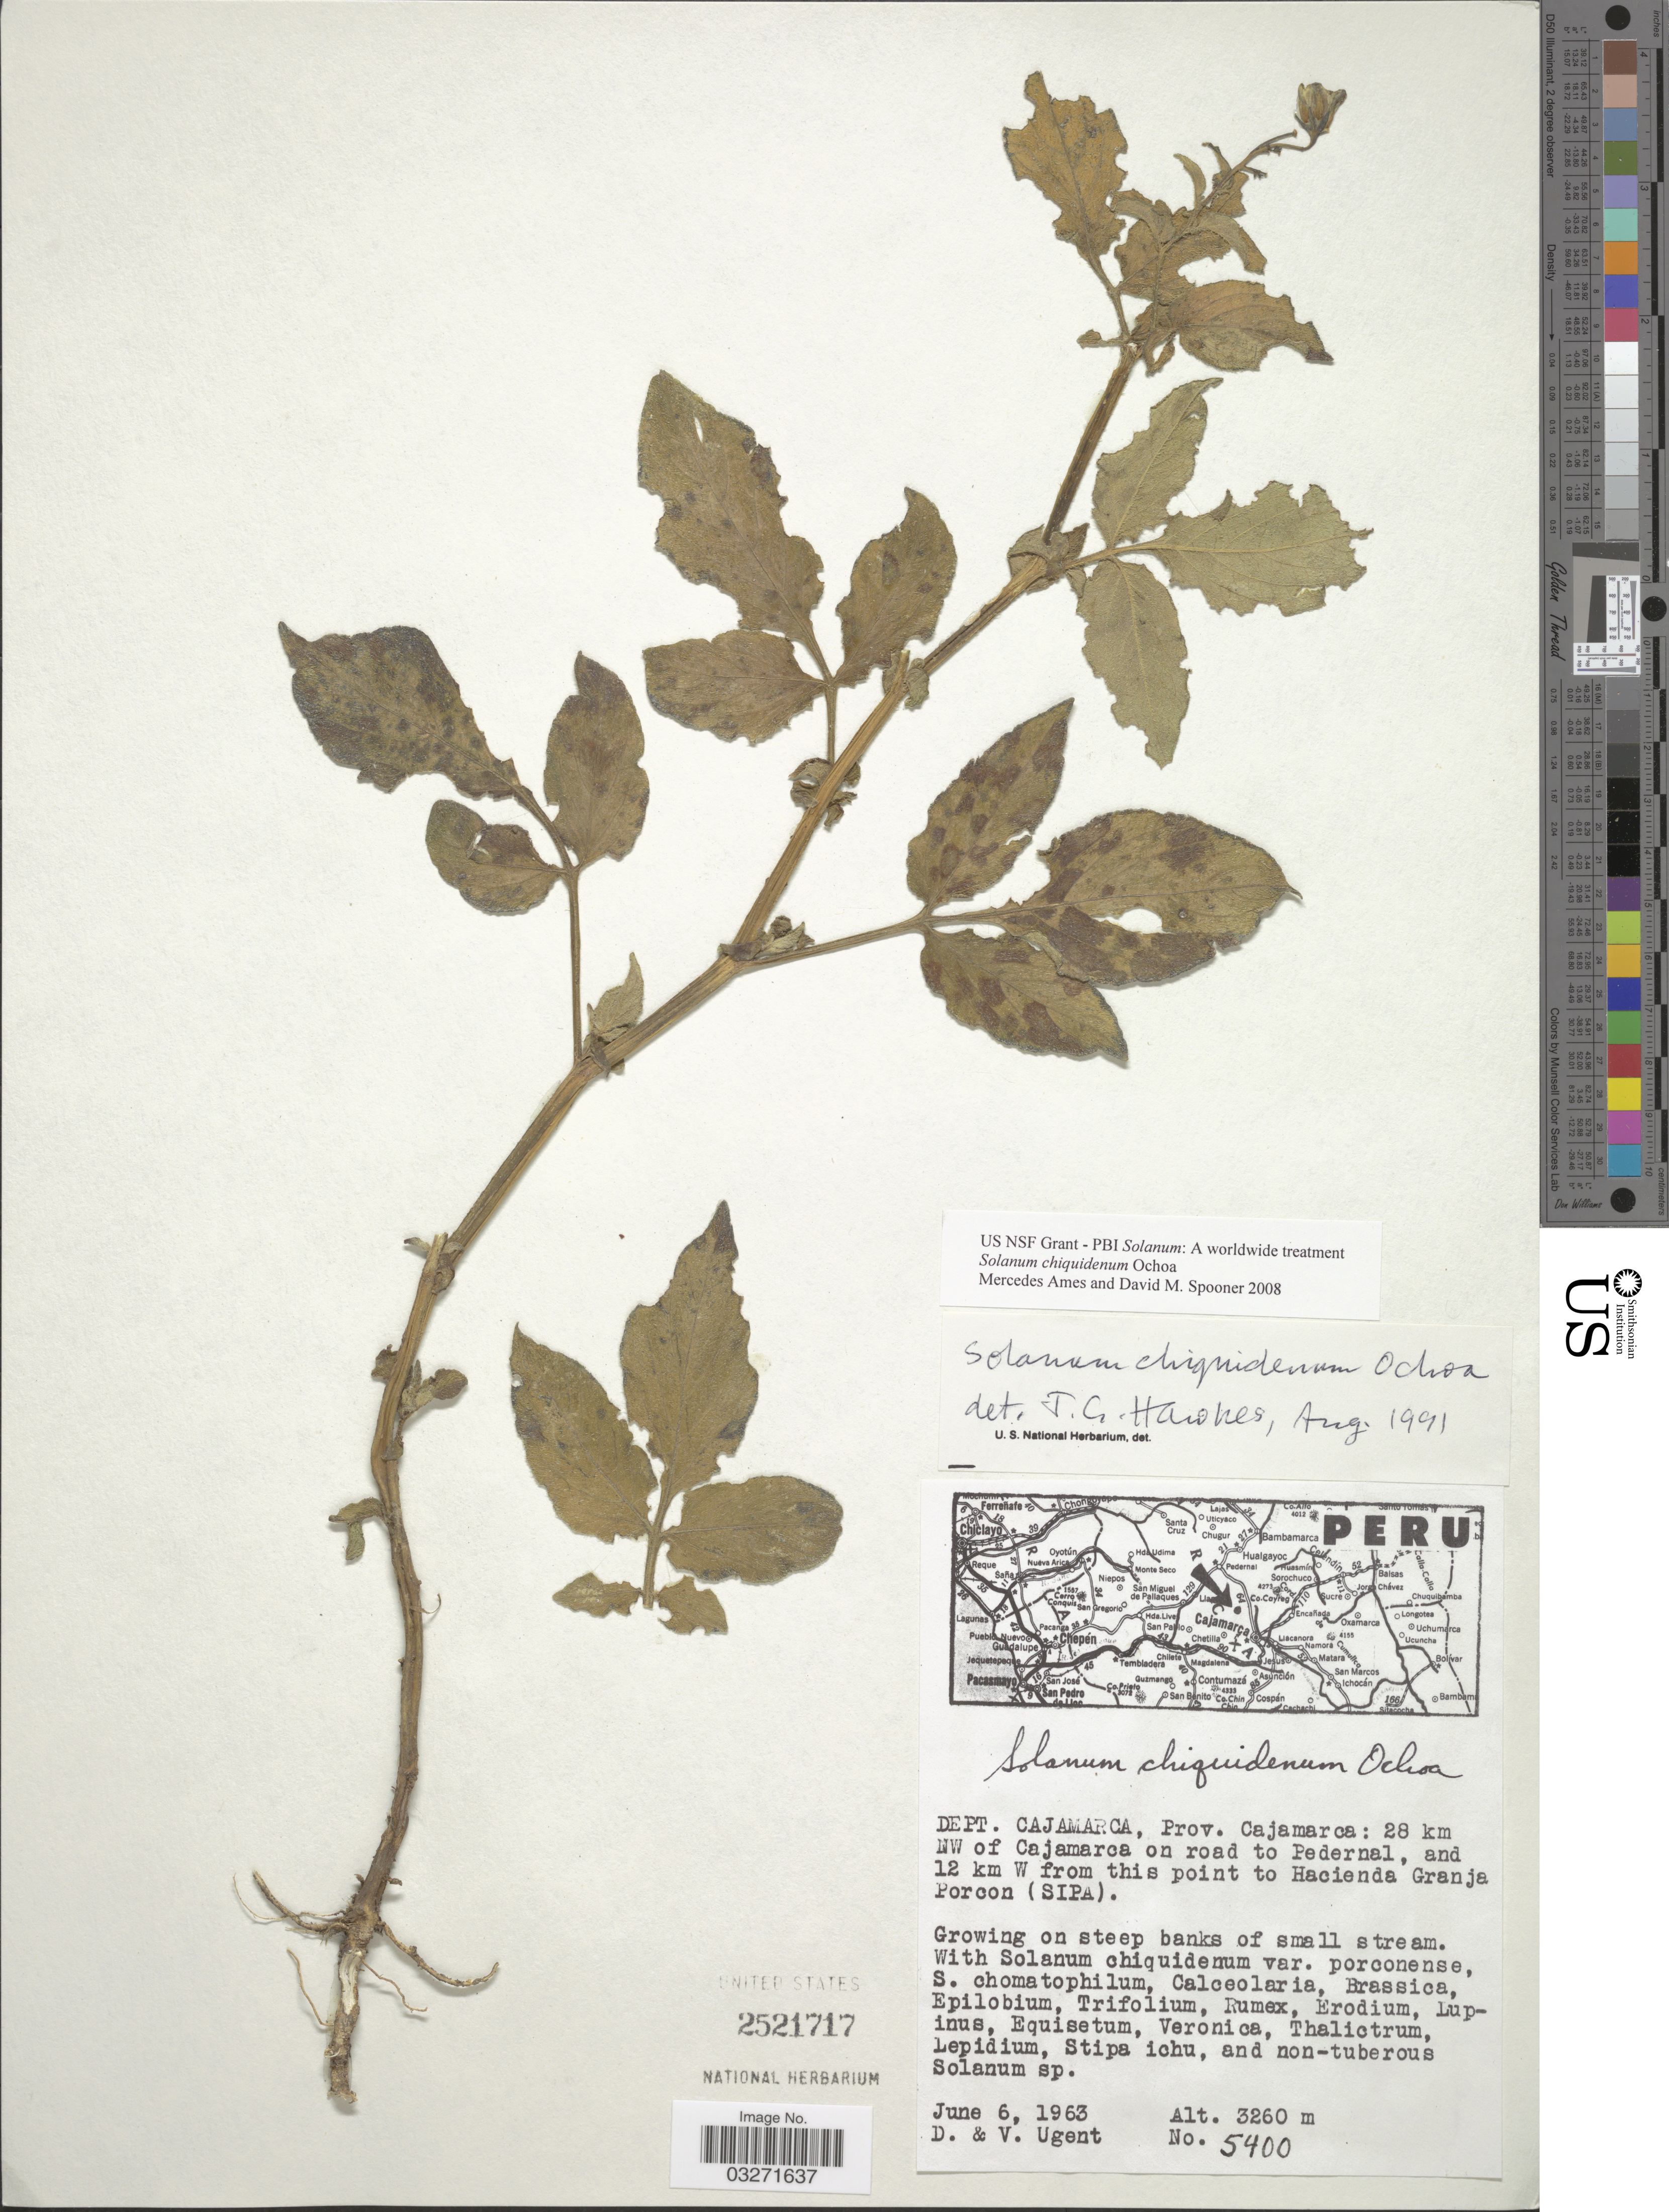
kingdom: Plantae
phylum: Tracheophyta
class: Magnoliopsida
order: Solanales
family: Solanaceae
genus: Solanum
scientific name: Solanum chiquidenum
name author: Ochoa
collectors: D. Ugent & V. Ugent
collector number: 5400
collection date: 1963-06-06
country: Peru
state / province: Cajamarca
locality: Dept. Cajamarca, Prov. Cajamarca: 28 km NW of Cajamarca on road to Pedernal, and 12 km W from this point to Hacienda Granja Porcon (SIPA).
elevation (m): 3260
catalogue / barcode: US 2521717